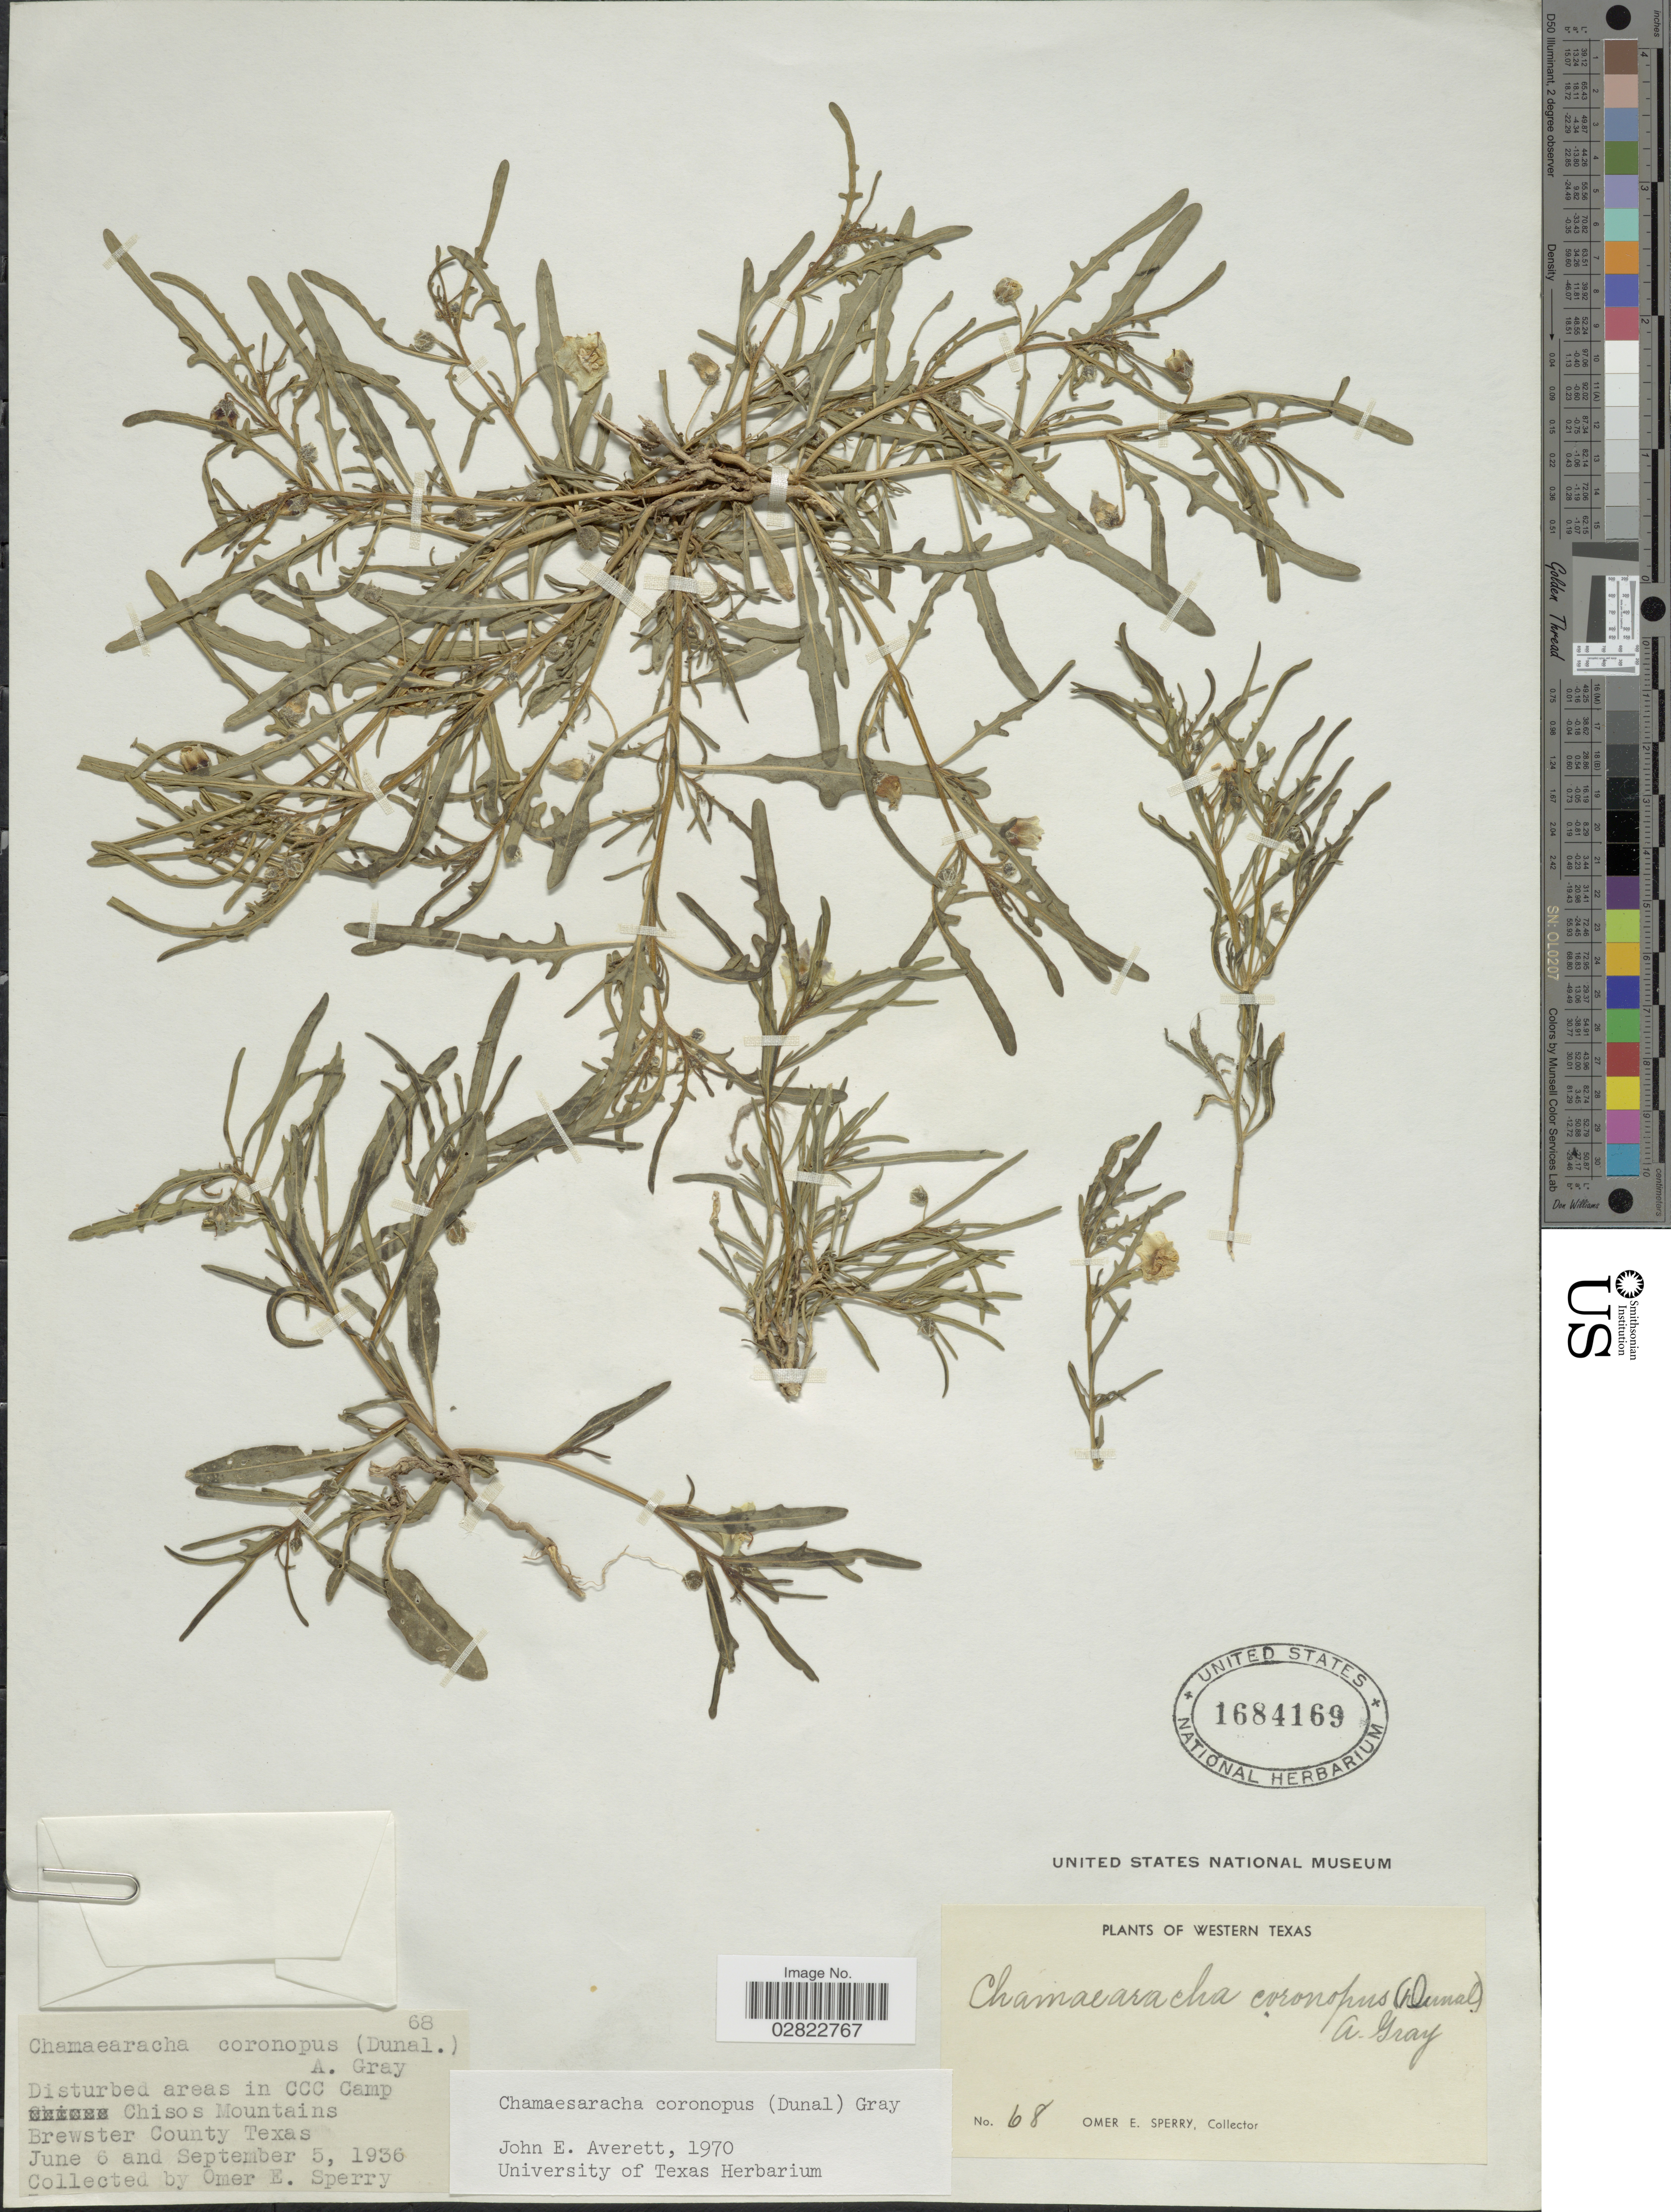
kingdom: Plantae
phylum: Tracheophyta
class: Magnoliopsida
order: Solanales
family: Solanaceae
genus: Chamaesaracha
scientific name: Chamaesaracha coronopus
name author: (Dunal) A. Gray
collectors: O. E. Sperry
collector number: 68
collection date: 1936-06-06/1936-09-05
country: United States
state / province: Texas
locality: Western Texas, Disturbed areas in CCC Camp, Chisos Mountains, Brewster County.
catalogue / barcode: US 1684169